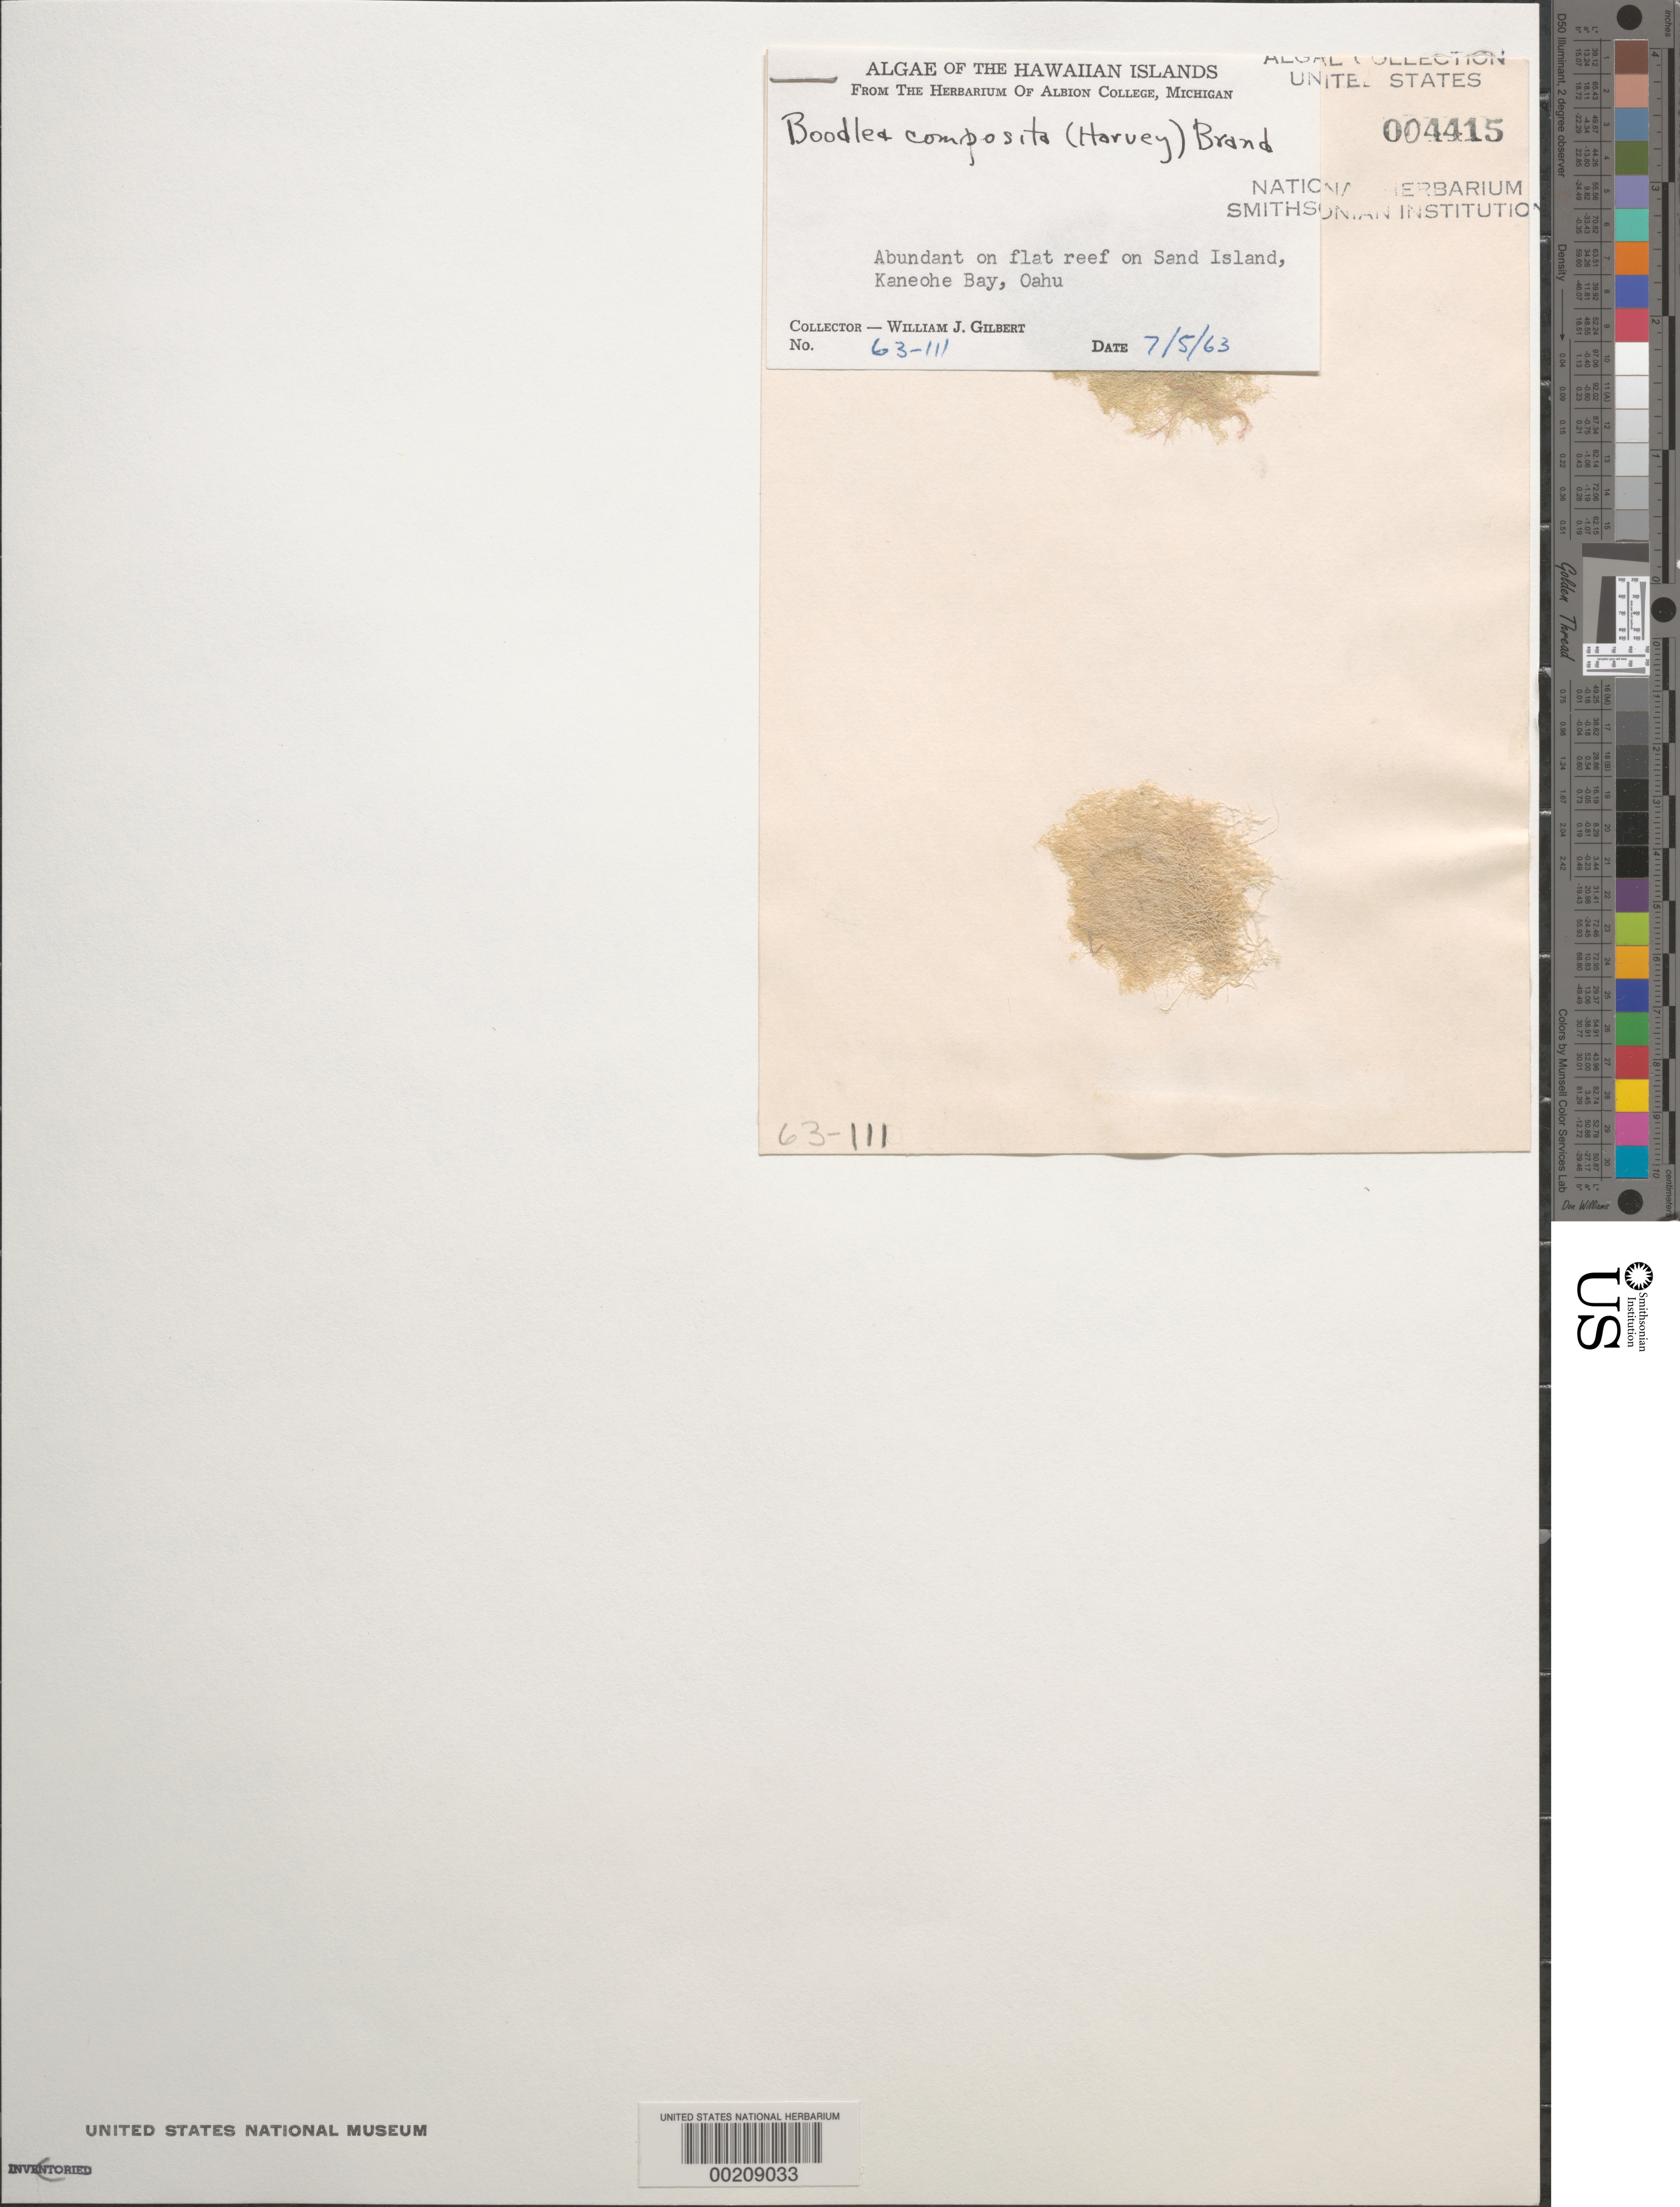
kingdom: Plantae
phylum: Chlorophyta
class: Ulvophyceae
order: Siphonocladales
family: Boodleaceae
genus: Boodlea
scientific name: Boodlea composita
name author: (Humb. & Humb.) Brand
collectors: W. J. Gilbert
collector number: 63-111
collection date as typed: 05 Jul 1963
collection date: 1963-07-05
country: United States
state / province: Hawaii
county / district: Honolulu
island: Oahu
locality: Kaneohe Bay, Sand Island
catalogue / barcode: US 4415